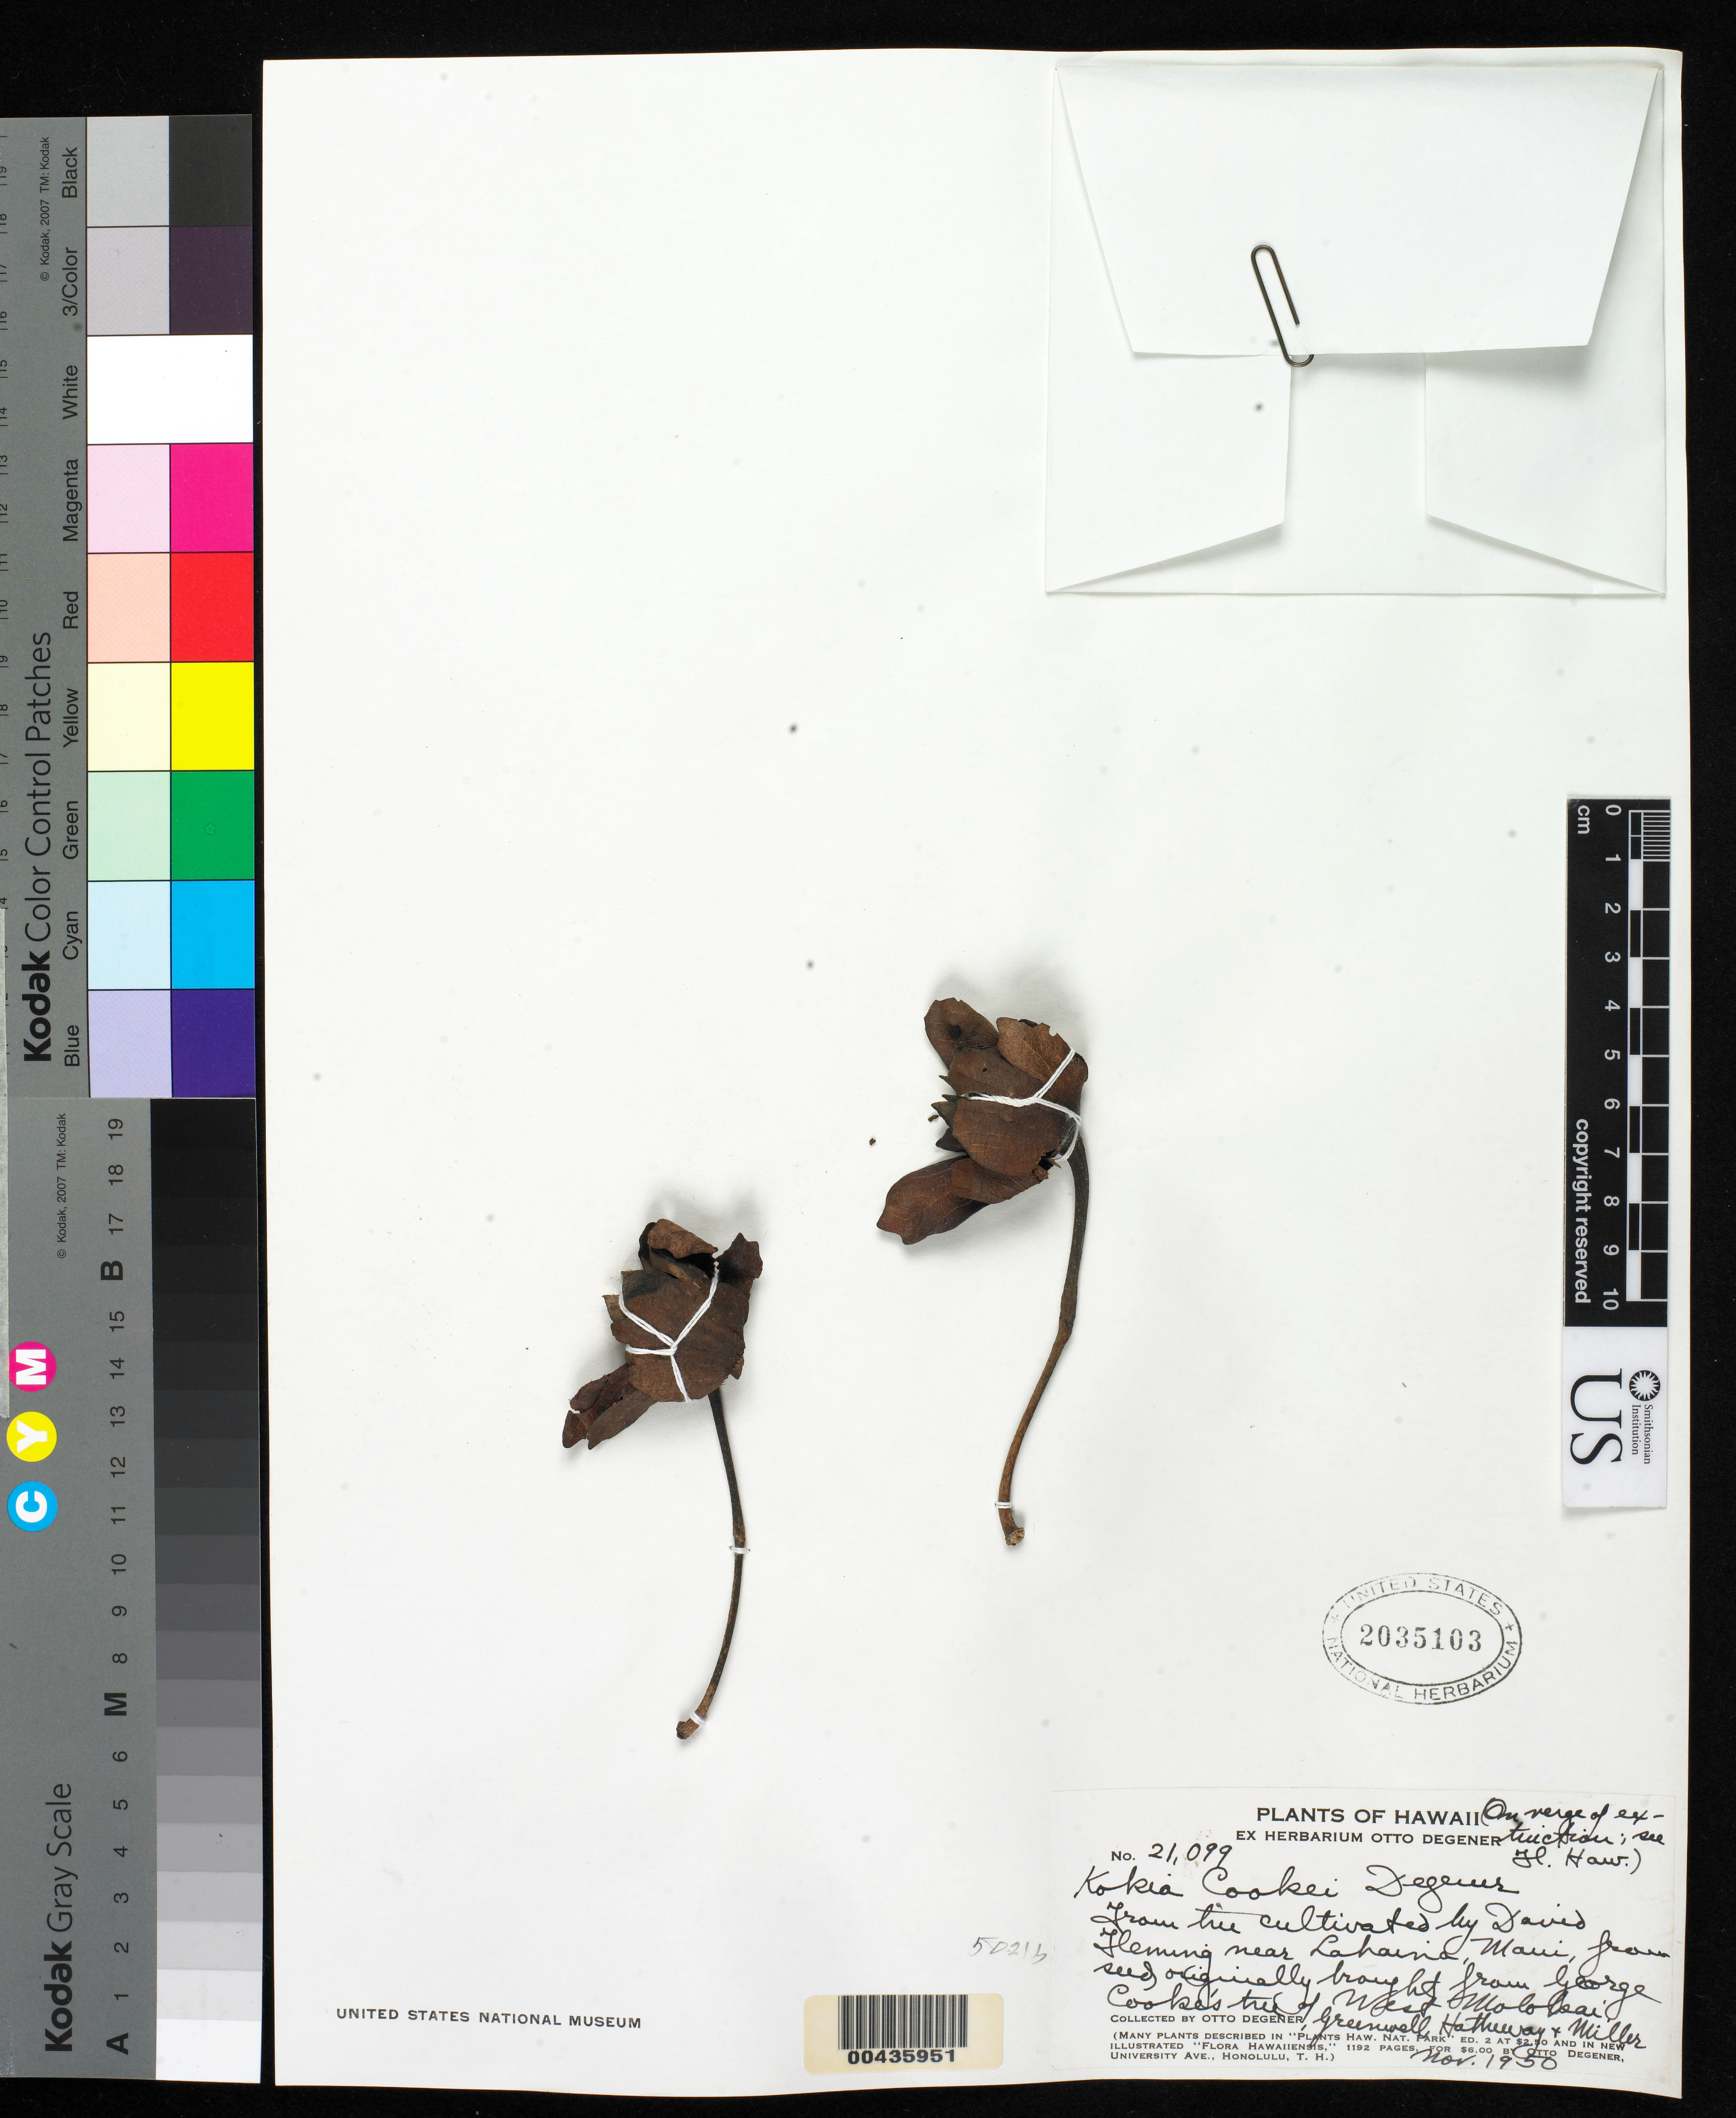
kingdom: Plantae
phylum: Tracheophyta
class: Magnoliopsida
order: Malvales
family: Malvaceae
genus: Kokia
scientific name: Kokia cookei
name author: O. Deg.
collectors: O. Degener, -. Greenwell, -- Hatheway & P. Miller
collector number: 21099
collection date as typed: Nov 1950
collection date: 1950-11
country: United States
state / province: Hawaii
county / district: Maui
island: Maui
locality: Near Lahaina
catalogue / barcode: US 2035103